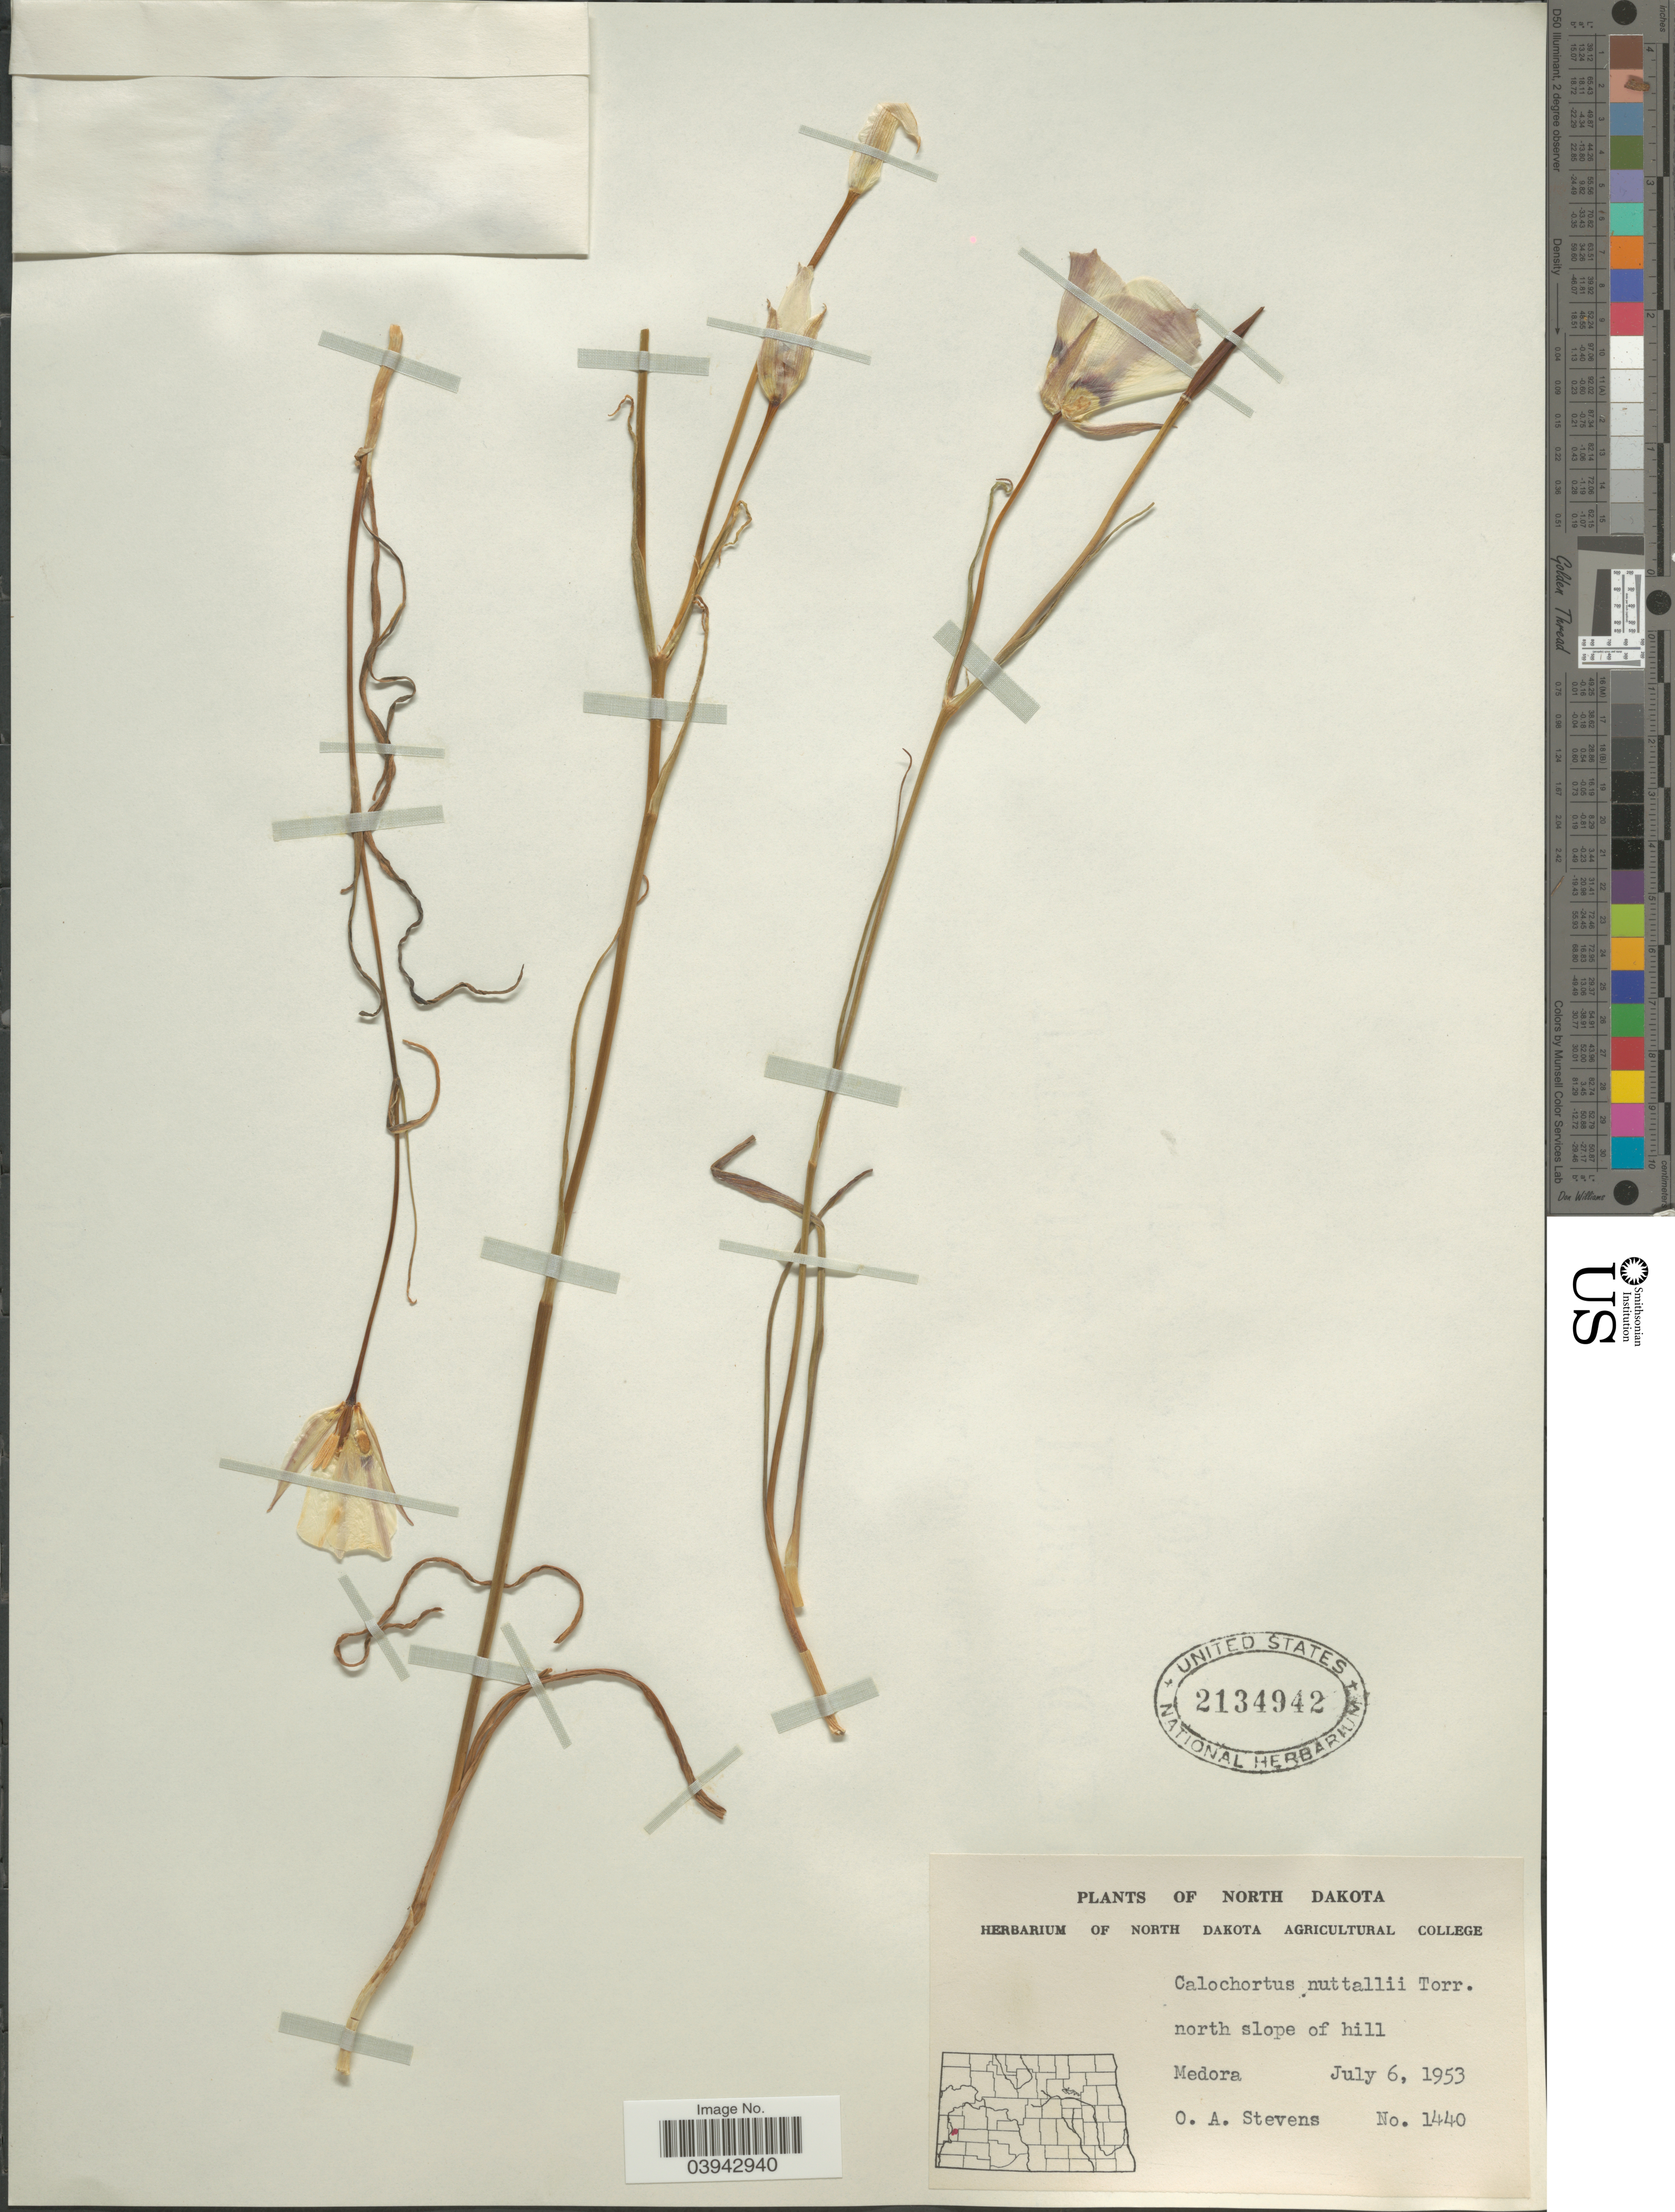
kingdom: Plantae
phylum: Tracheophyta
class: Liliopsida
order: Liliales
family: Liliaceae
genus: Calochortus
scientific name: Calochortus nuttallii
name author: Torr.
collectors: O. A. Stevens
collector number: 1440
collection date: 1953-07-06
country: United States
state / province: North Dakota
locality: North slope of hill Medora.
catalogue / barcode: US 2134942